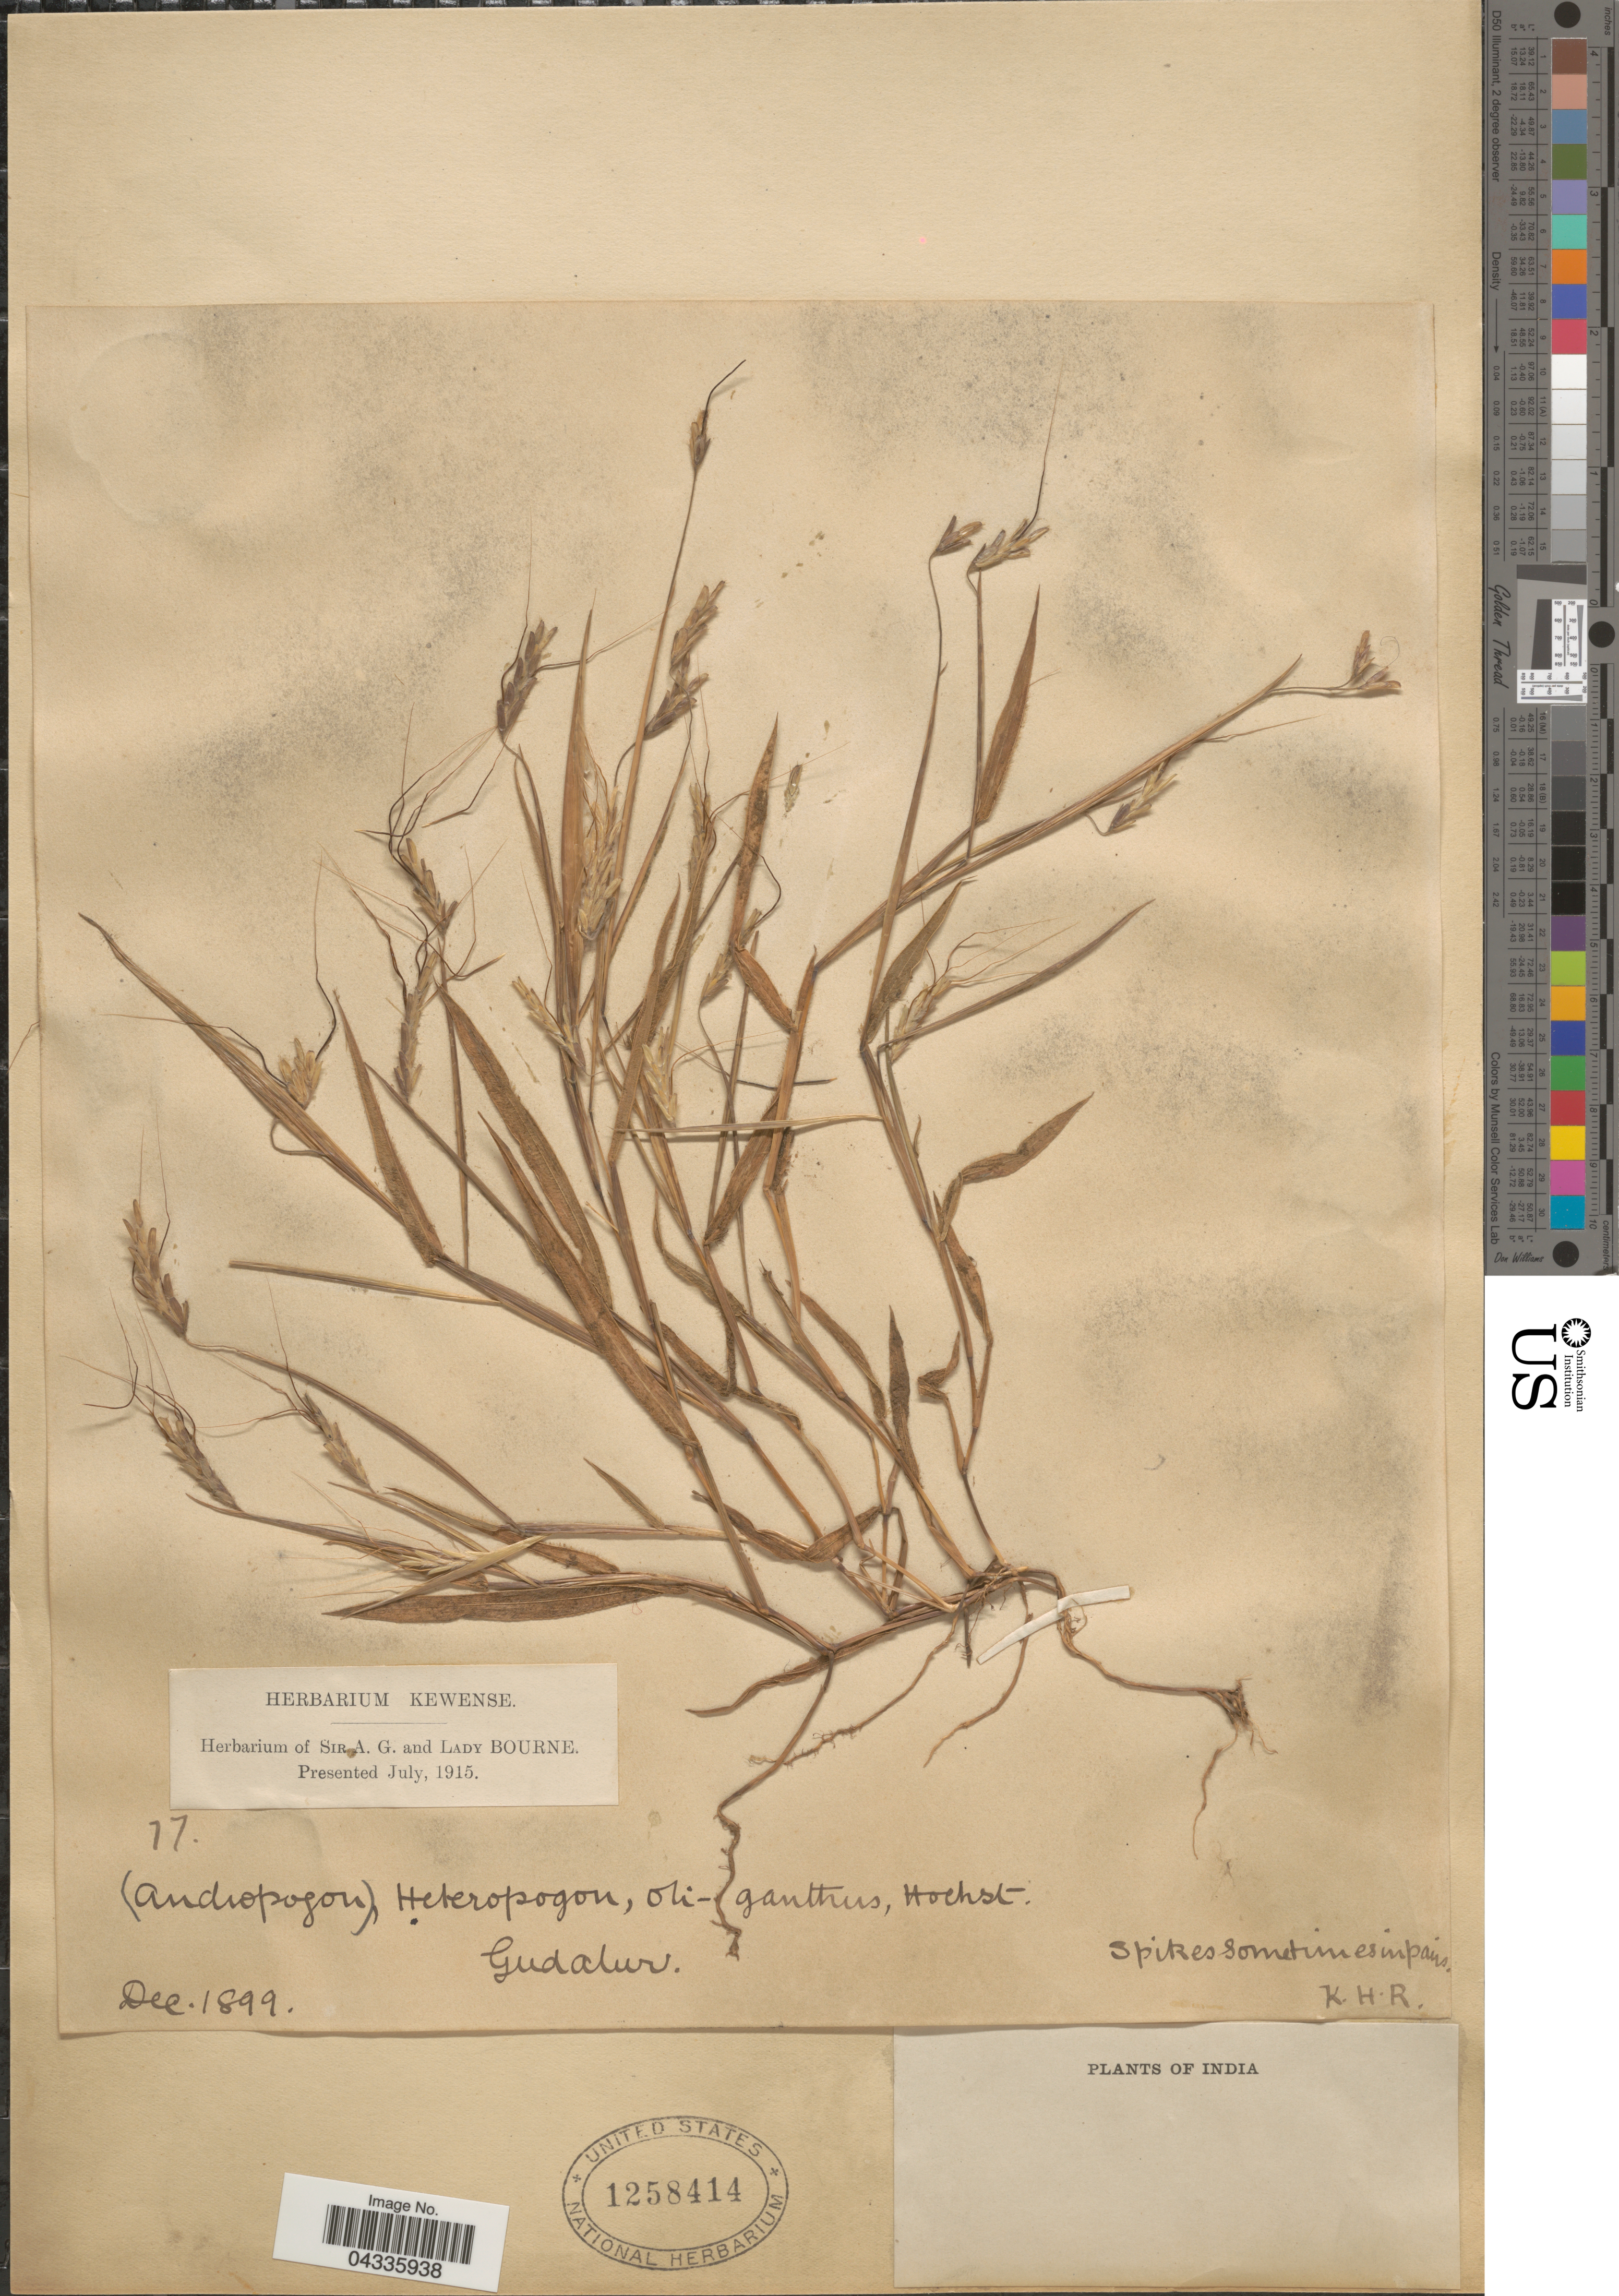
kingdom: Plantae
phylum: Tracheophyta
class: Liliopsida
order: Poales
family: Poaceae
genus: Euclasta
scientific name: Euclasta clarkei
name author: (Hack.) Cope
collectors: Ex Herb. Kewense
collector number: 17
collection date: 1899-12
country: India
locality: Gudalur.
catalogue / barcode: US 1258414